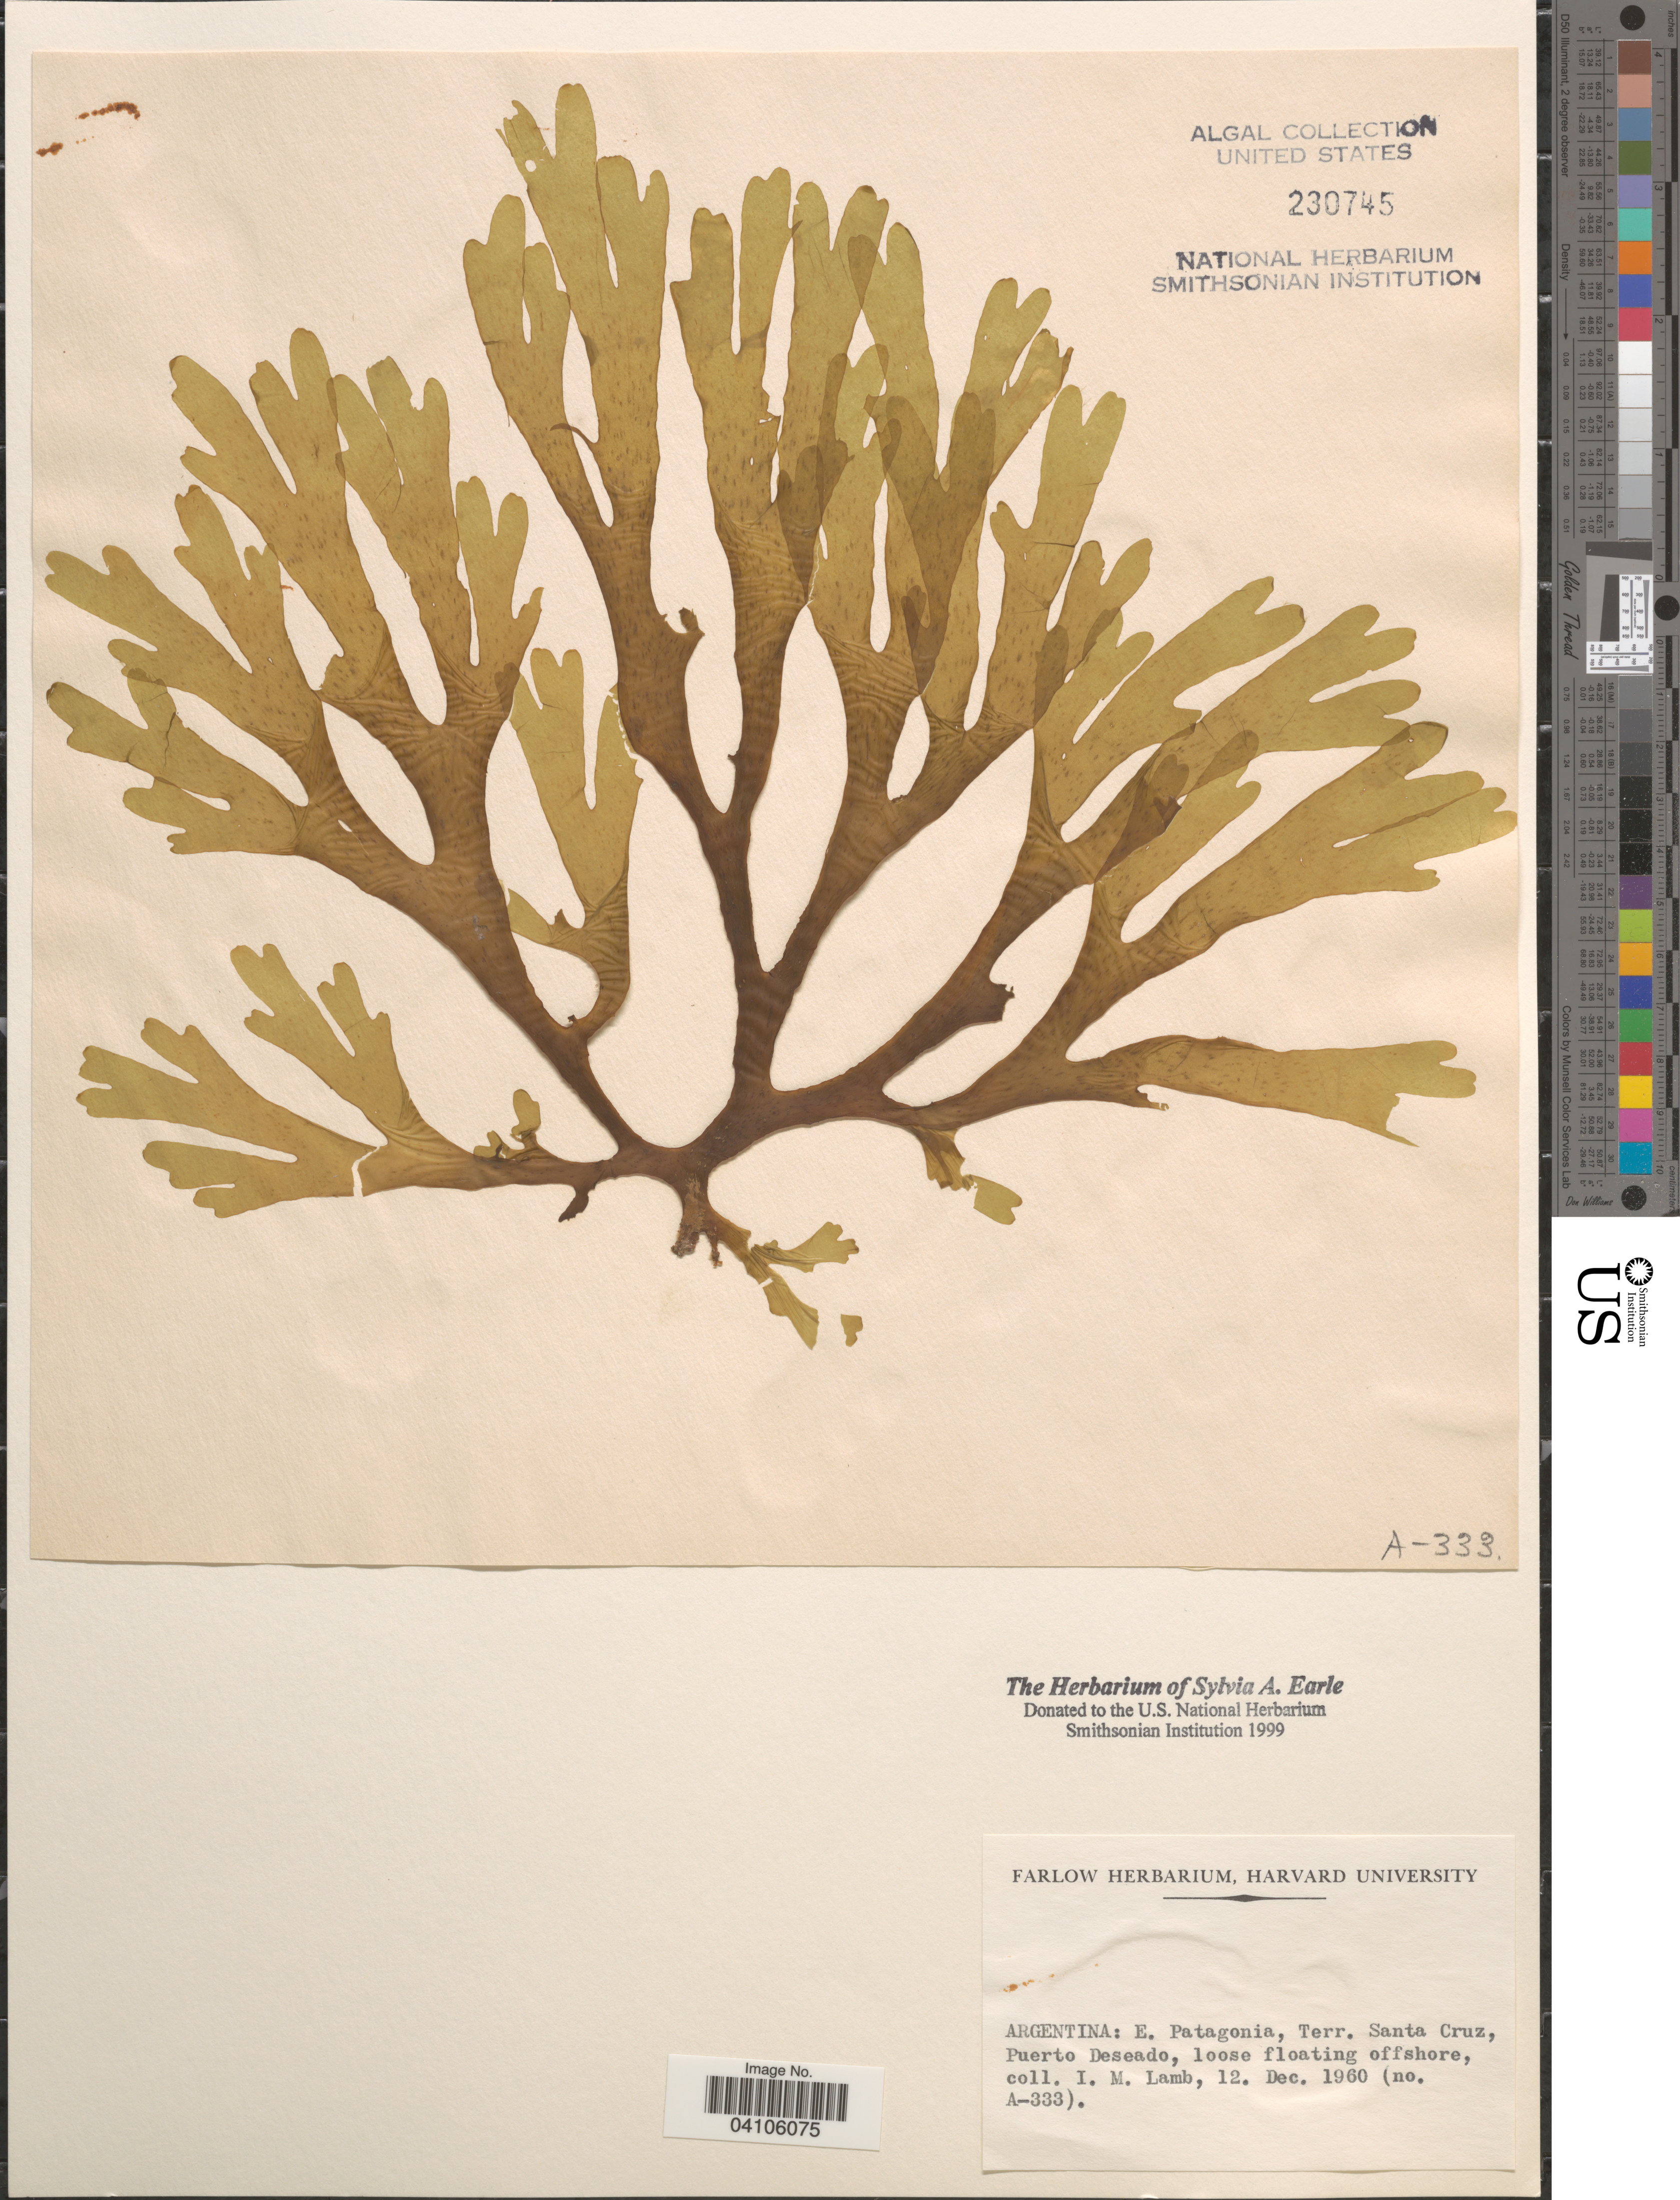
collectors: I. M. Lamb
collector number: A-333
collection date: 1960-12-12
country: Argentina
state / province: Santa Cruz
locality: E. Patagonia, Terr. Santa Cruz, Puerto Deseado.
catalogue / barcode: US 230745